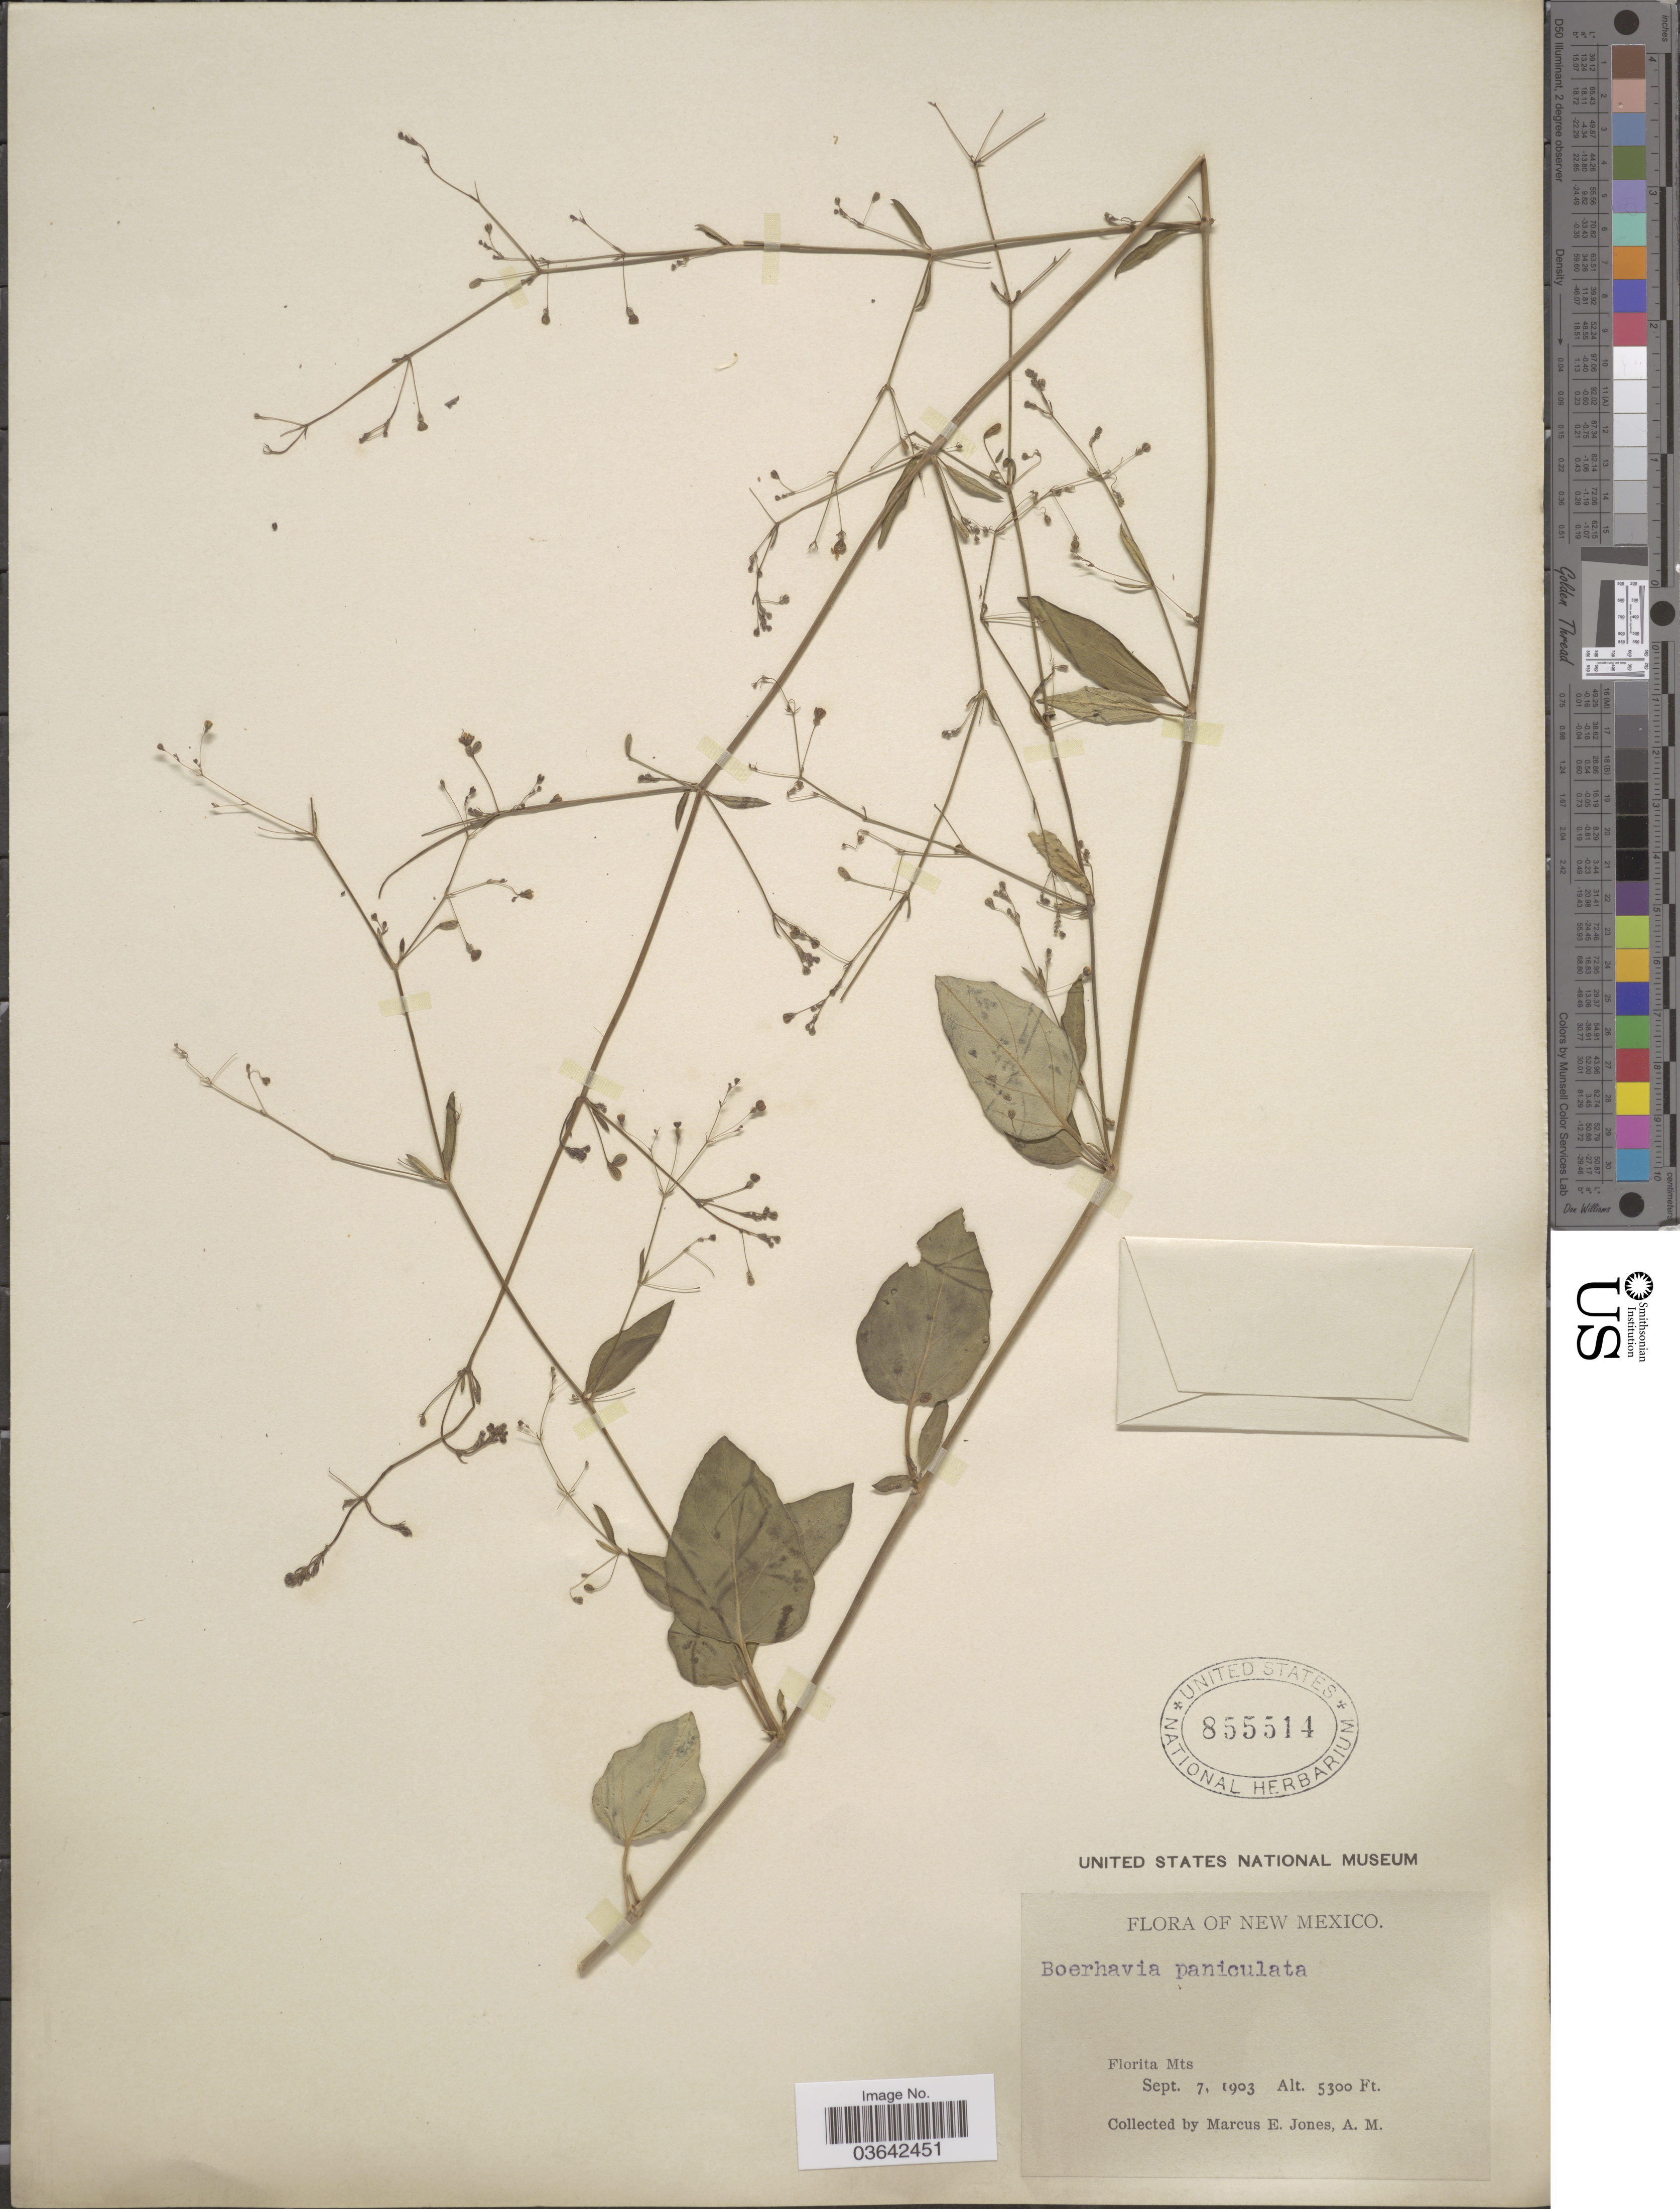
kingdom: Plantae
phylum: Tracheophyta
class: Magnoliopsida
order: Caryophyllales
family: Nyctaginaceae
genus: Boerhavia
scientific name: Boerhavia coccinea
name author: Mill.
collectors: M. E. Jones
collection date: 1903-09-07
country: United States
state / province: New Mexico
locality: Florita Mts.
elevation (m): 1615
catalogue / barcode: US 855514